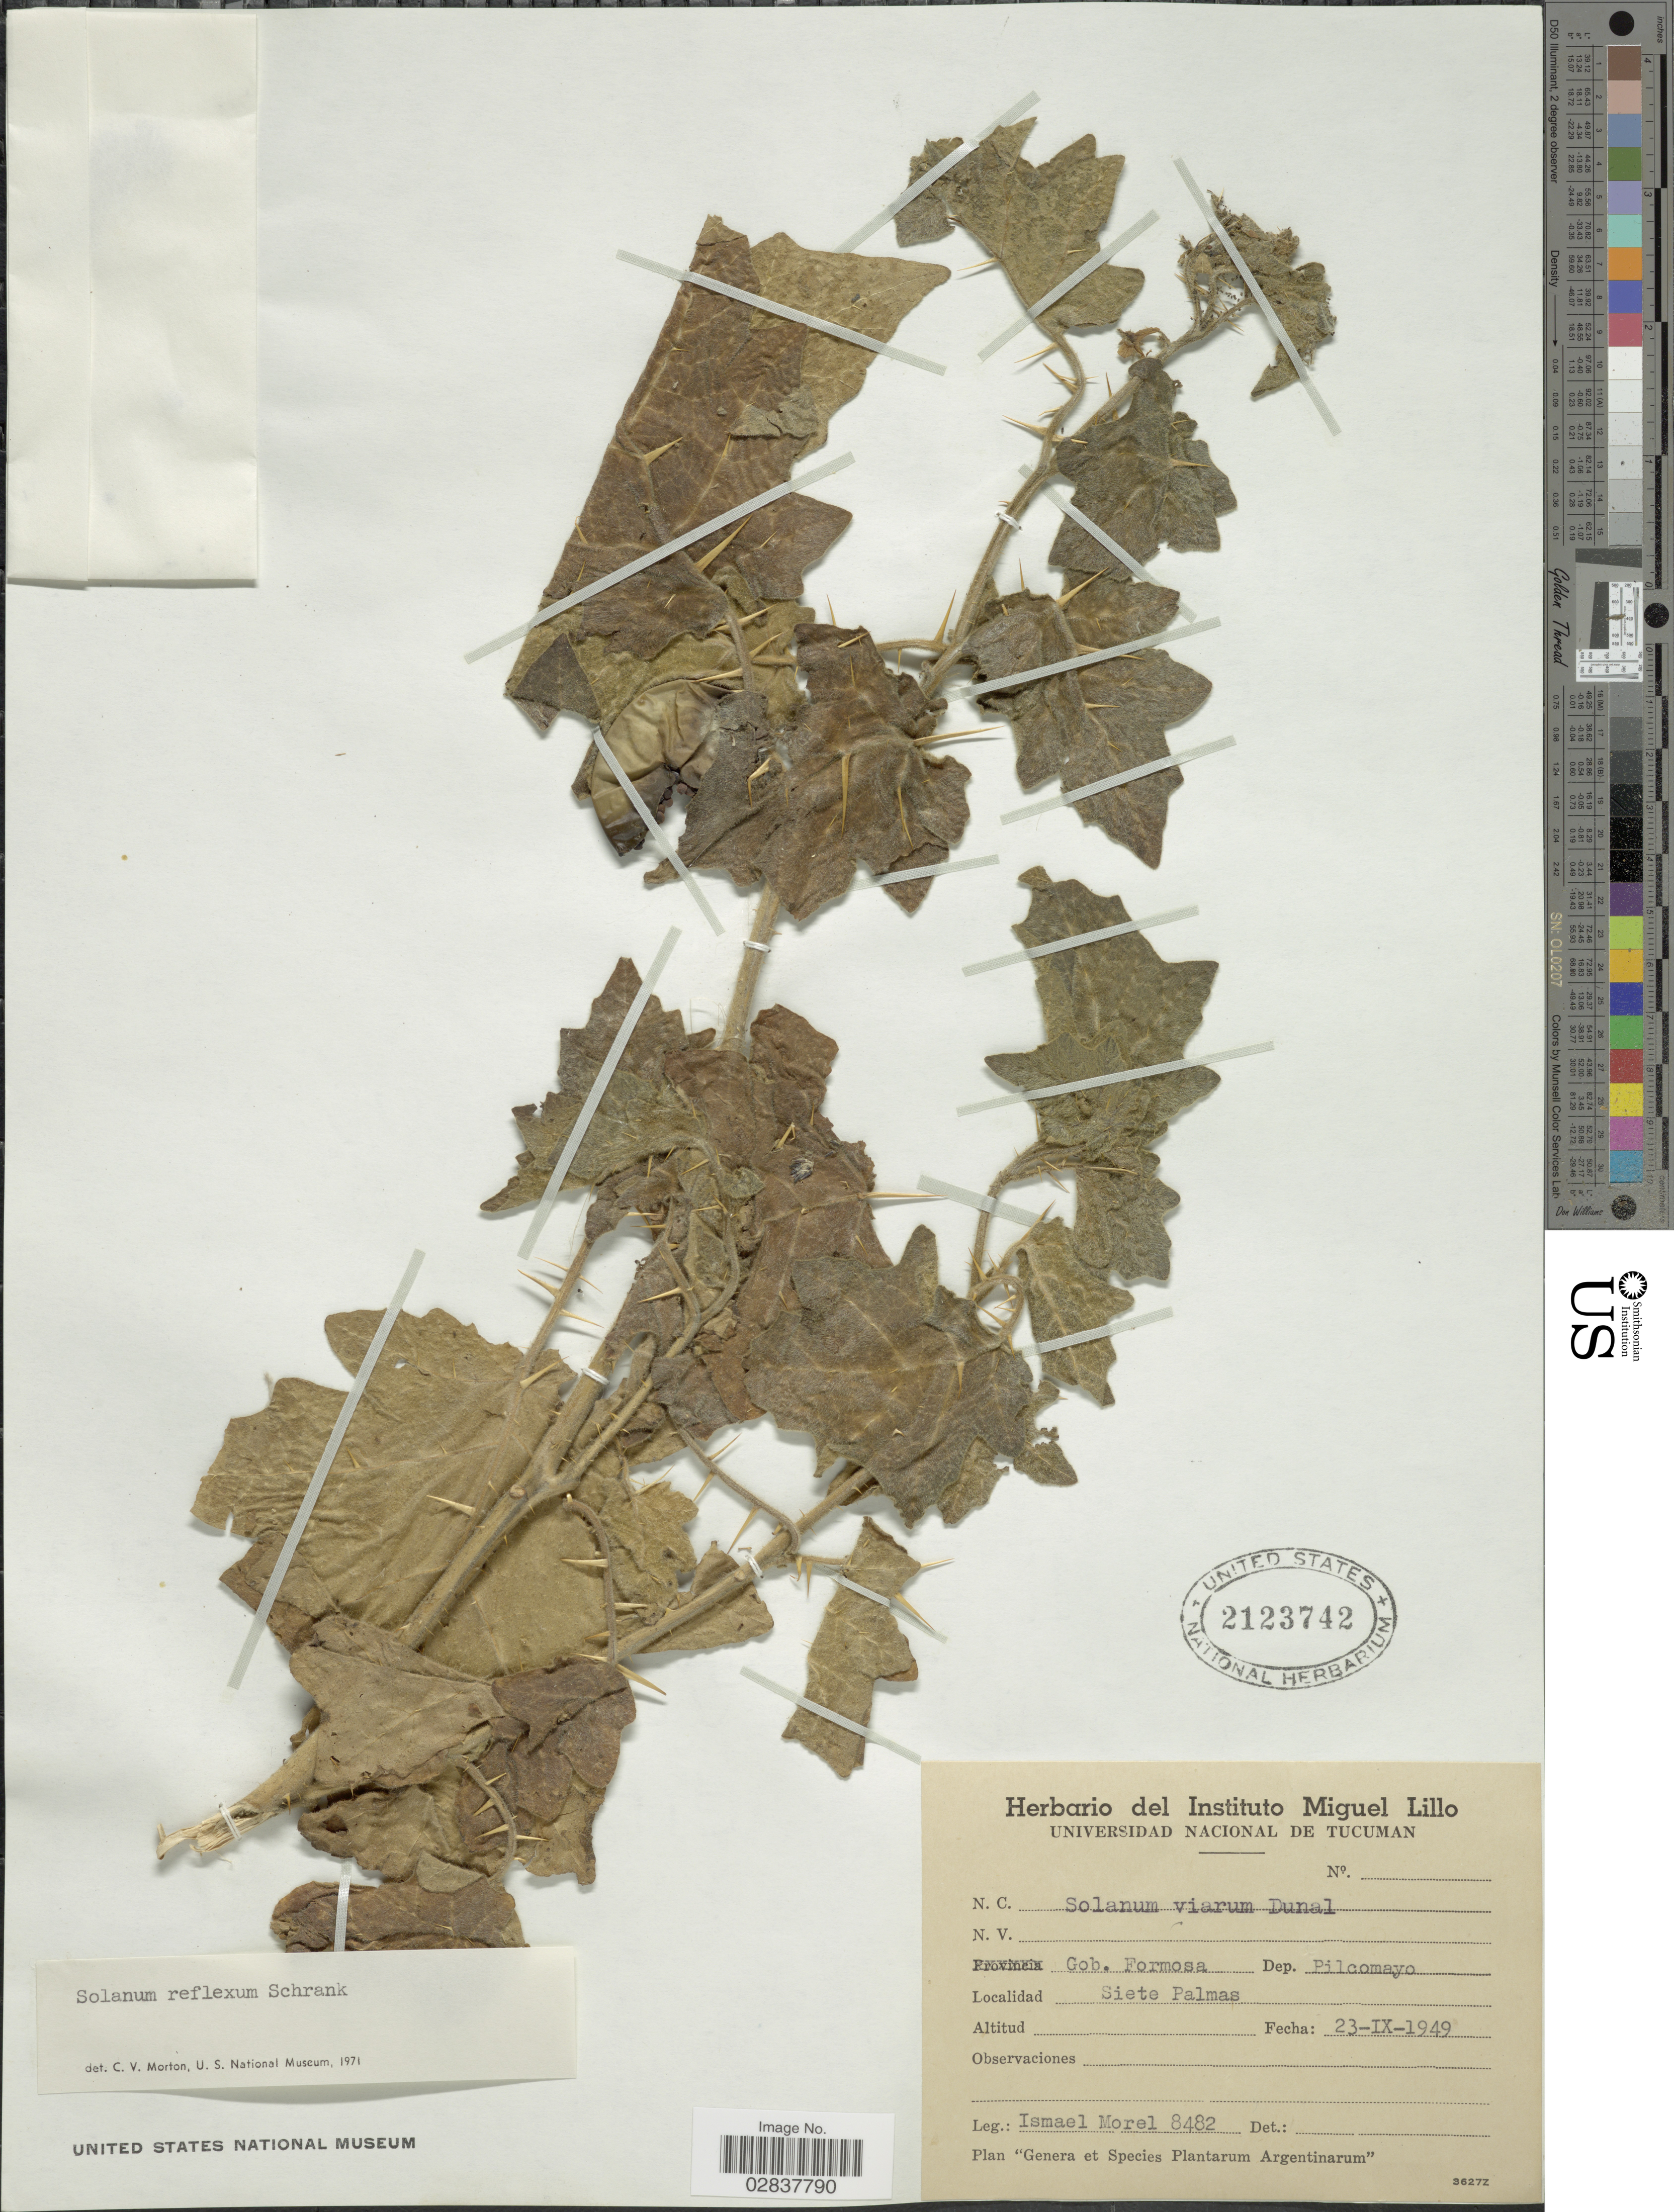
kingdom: Plantae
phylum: Tracheophyta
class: Magnoliopsida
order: Solanales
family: Solanaceae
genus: Solanum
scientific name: Solanum reflexum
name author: Schrank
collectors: I. Morel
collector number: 8482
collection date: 1949-09-23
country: Argentina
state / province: Formosa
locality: Gob. Formosa. Dep. Pilcomayo. Siete Palmas.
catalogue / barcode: US 2123742